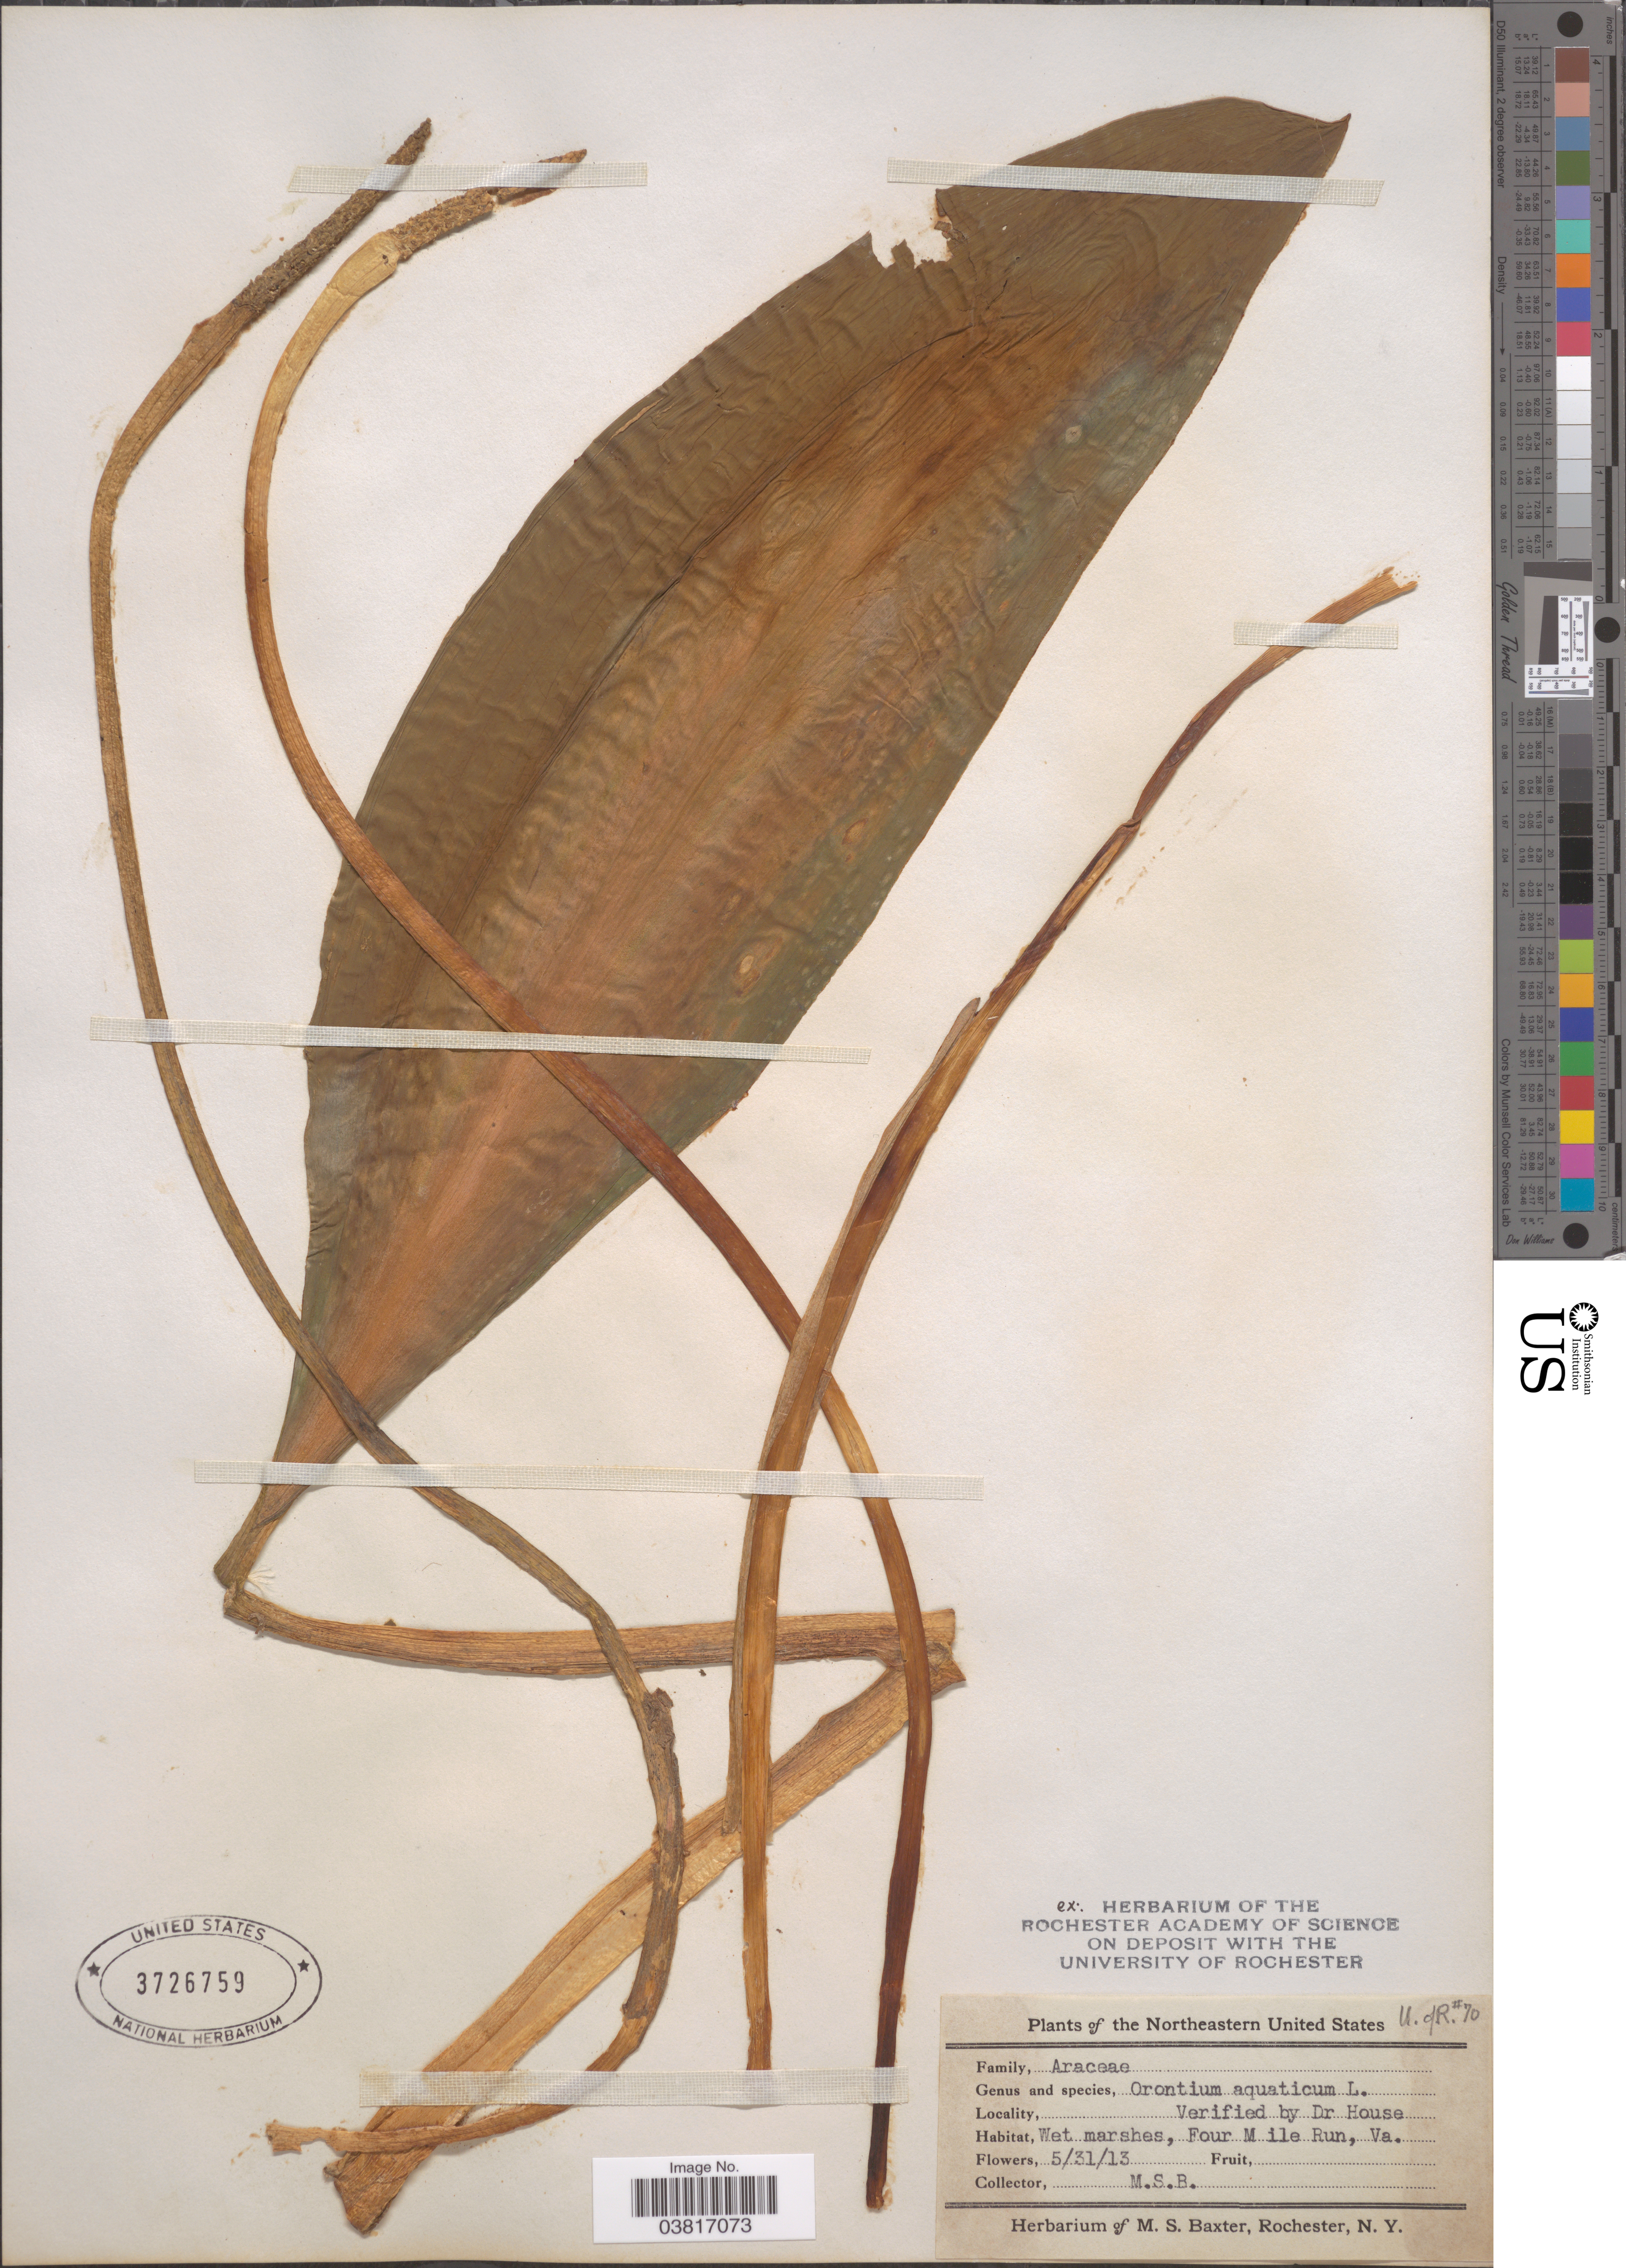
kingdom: Plantae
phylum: Tracheophyta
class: Liliopsida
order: Alismatales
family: Araceae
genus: Orontium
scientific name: Orontium aquaticum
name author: L.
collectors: M. Baxter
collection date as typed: Transcribed d/m/y: 31/5/13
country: United States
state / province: Virginia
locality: Northeastern United States. Four M ile Run.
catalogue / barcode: US 3726759